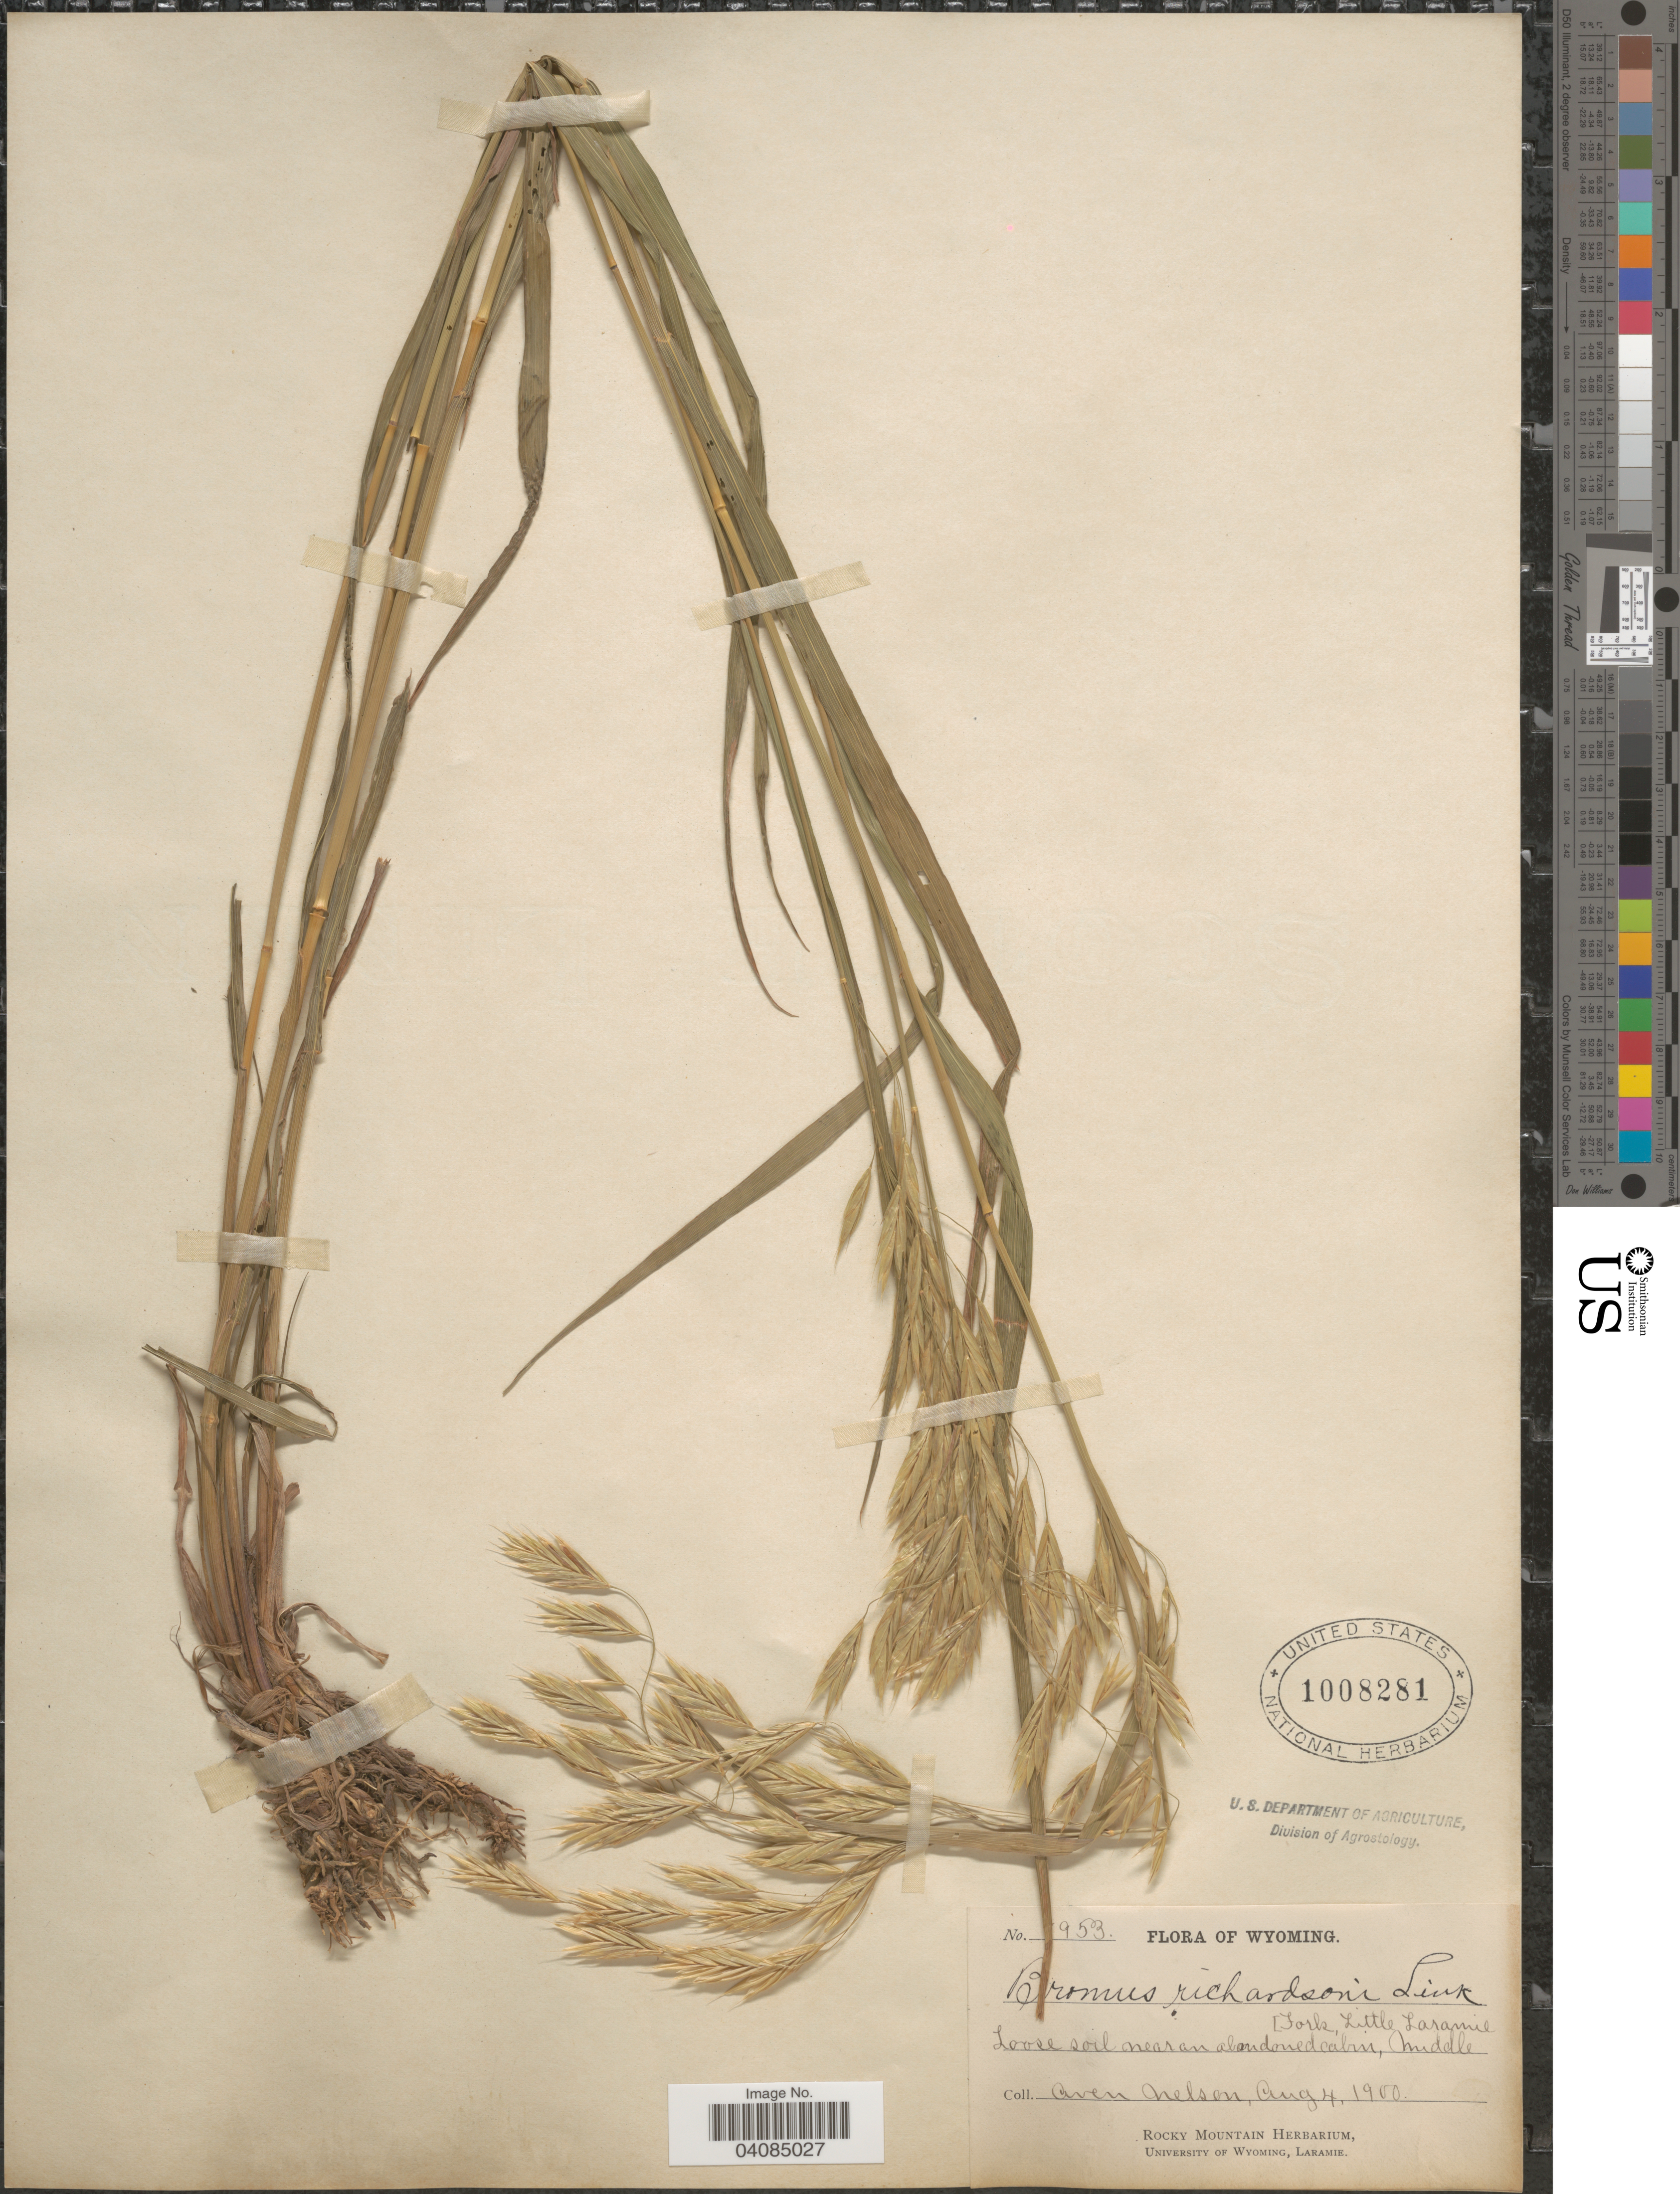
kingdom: Plantae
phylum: Tracheophyta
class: Liliopsida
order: Poales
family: Poaceae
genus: Bromus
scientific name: Bromus racemosus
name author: L.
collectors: A. Nelson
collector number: !953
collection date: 1900-08-04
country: United States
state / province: Wyoming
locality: Loose soil near an abandoned cabin, Middle Fork, Little Laramie.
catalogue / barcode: US 1008281